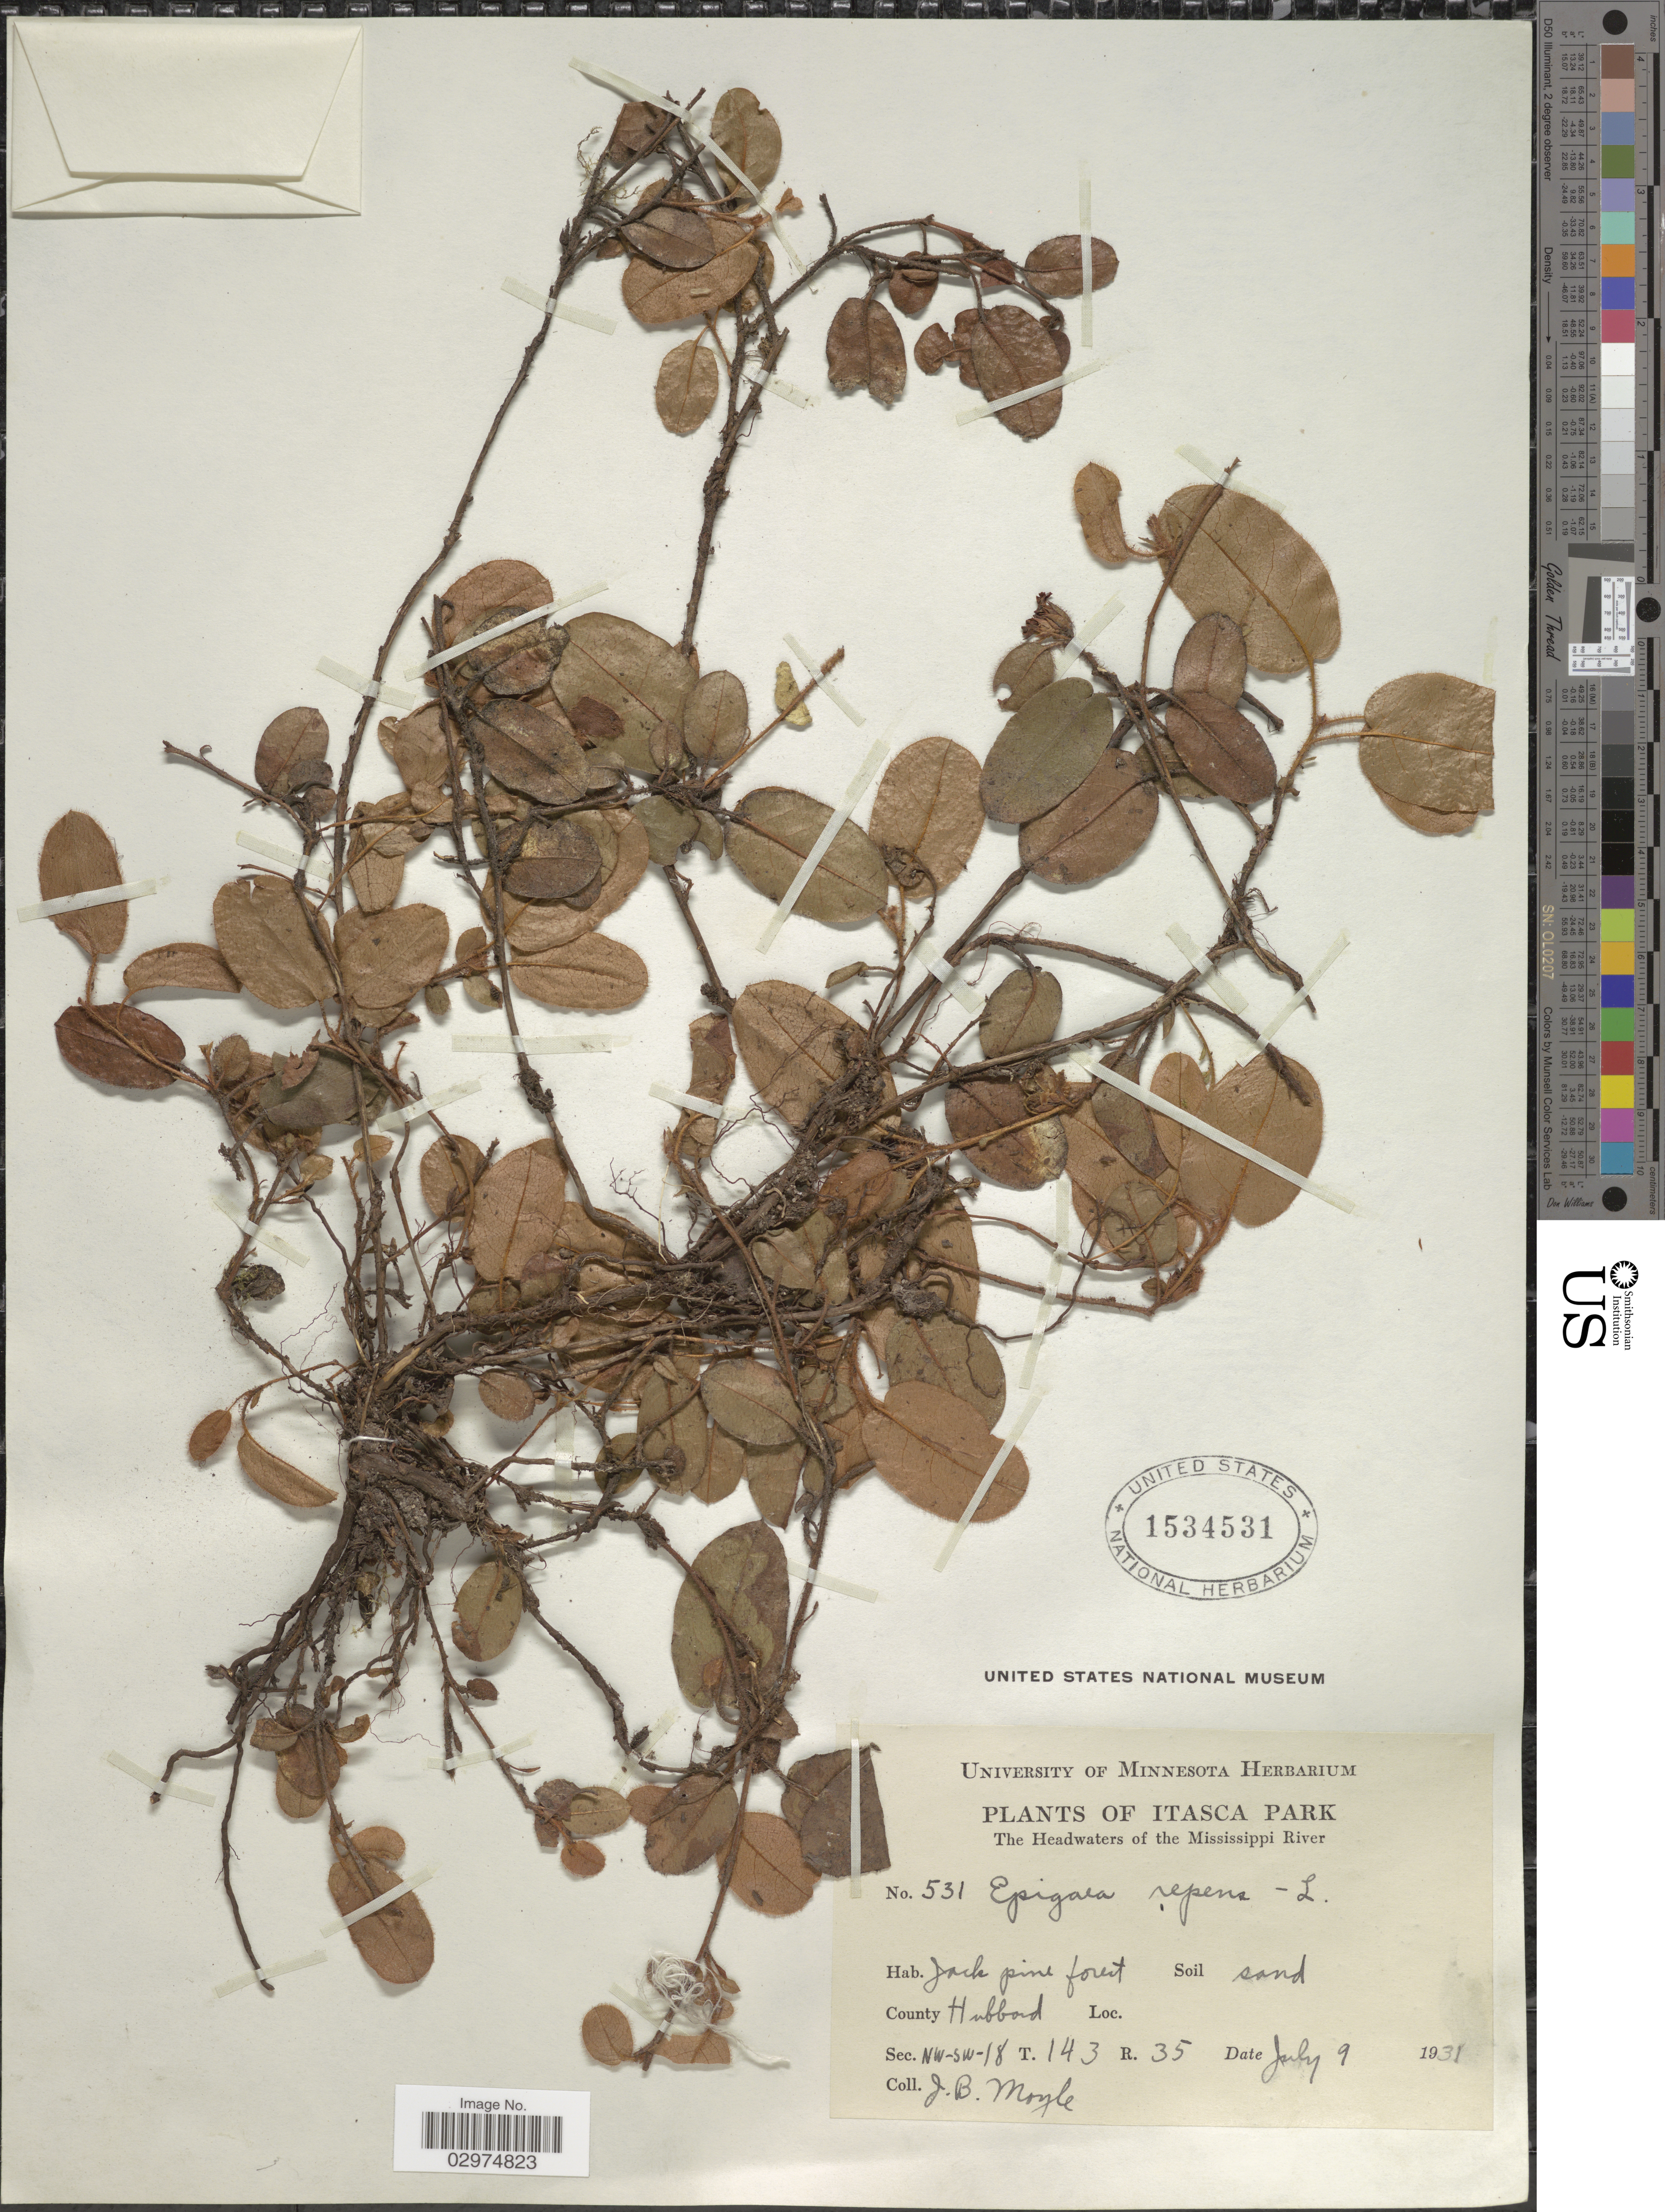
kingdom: Plantae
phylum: Tracheophyta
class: Magnoliopsida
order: Ericales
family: Ericaceae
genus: Epigaea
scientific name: Epigaea repens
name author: L.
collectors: J. Moyle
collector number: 531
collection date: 1931-07-09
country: United States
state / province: Minnesota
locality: Itasca Park, The Headwaters of the Mississippi River, County Hubbard. Sec. NW-SW-18 T. 143 R. 35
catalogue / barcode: US 1534531